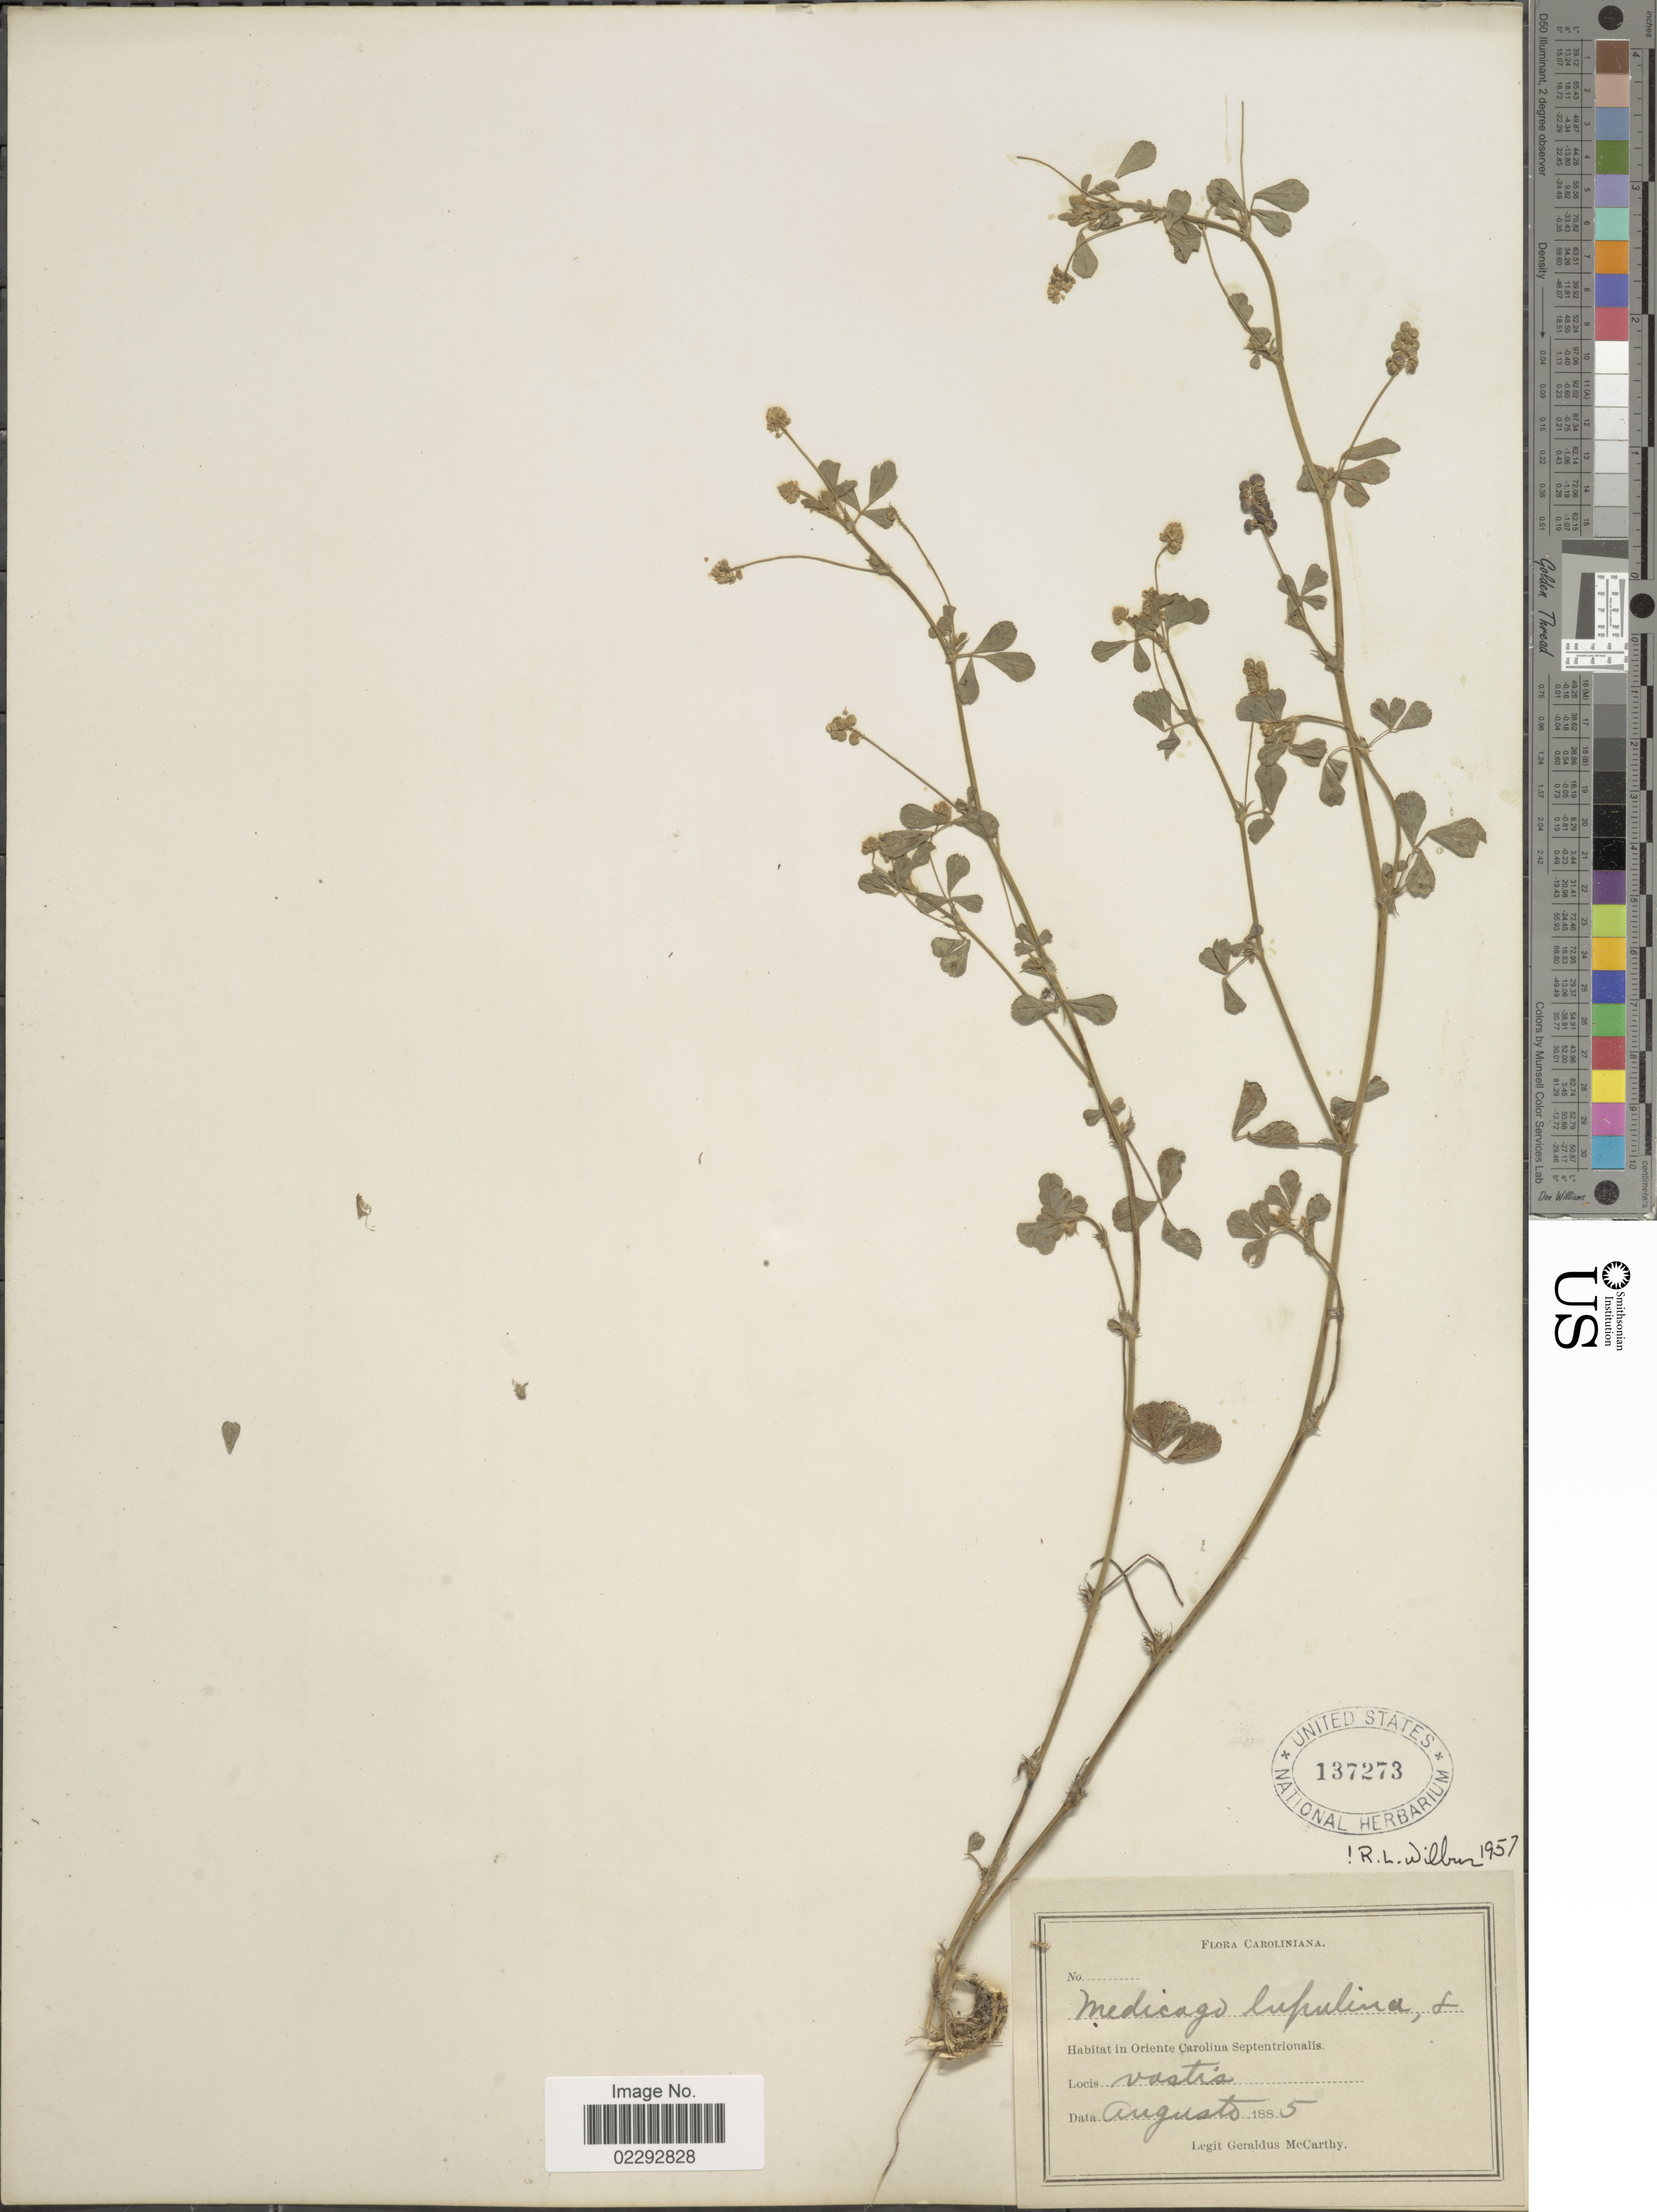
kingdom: Plantae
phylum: Tracheophyta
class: Magnoliopsida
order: Fabales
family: Fabaceae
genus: Medicago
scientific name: Medicago lupulina var. lupulina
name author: L.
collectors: M. McCarthy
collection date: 1885-08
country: United States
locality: Carolina, Oriente Carolina Septentrionalis.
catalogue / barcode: US 137273